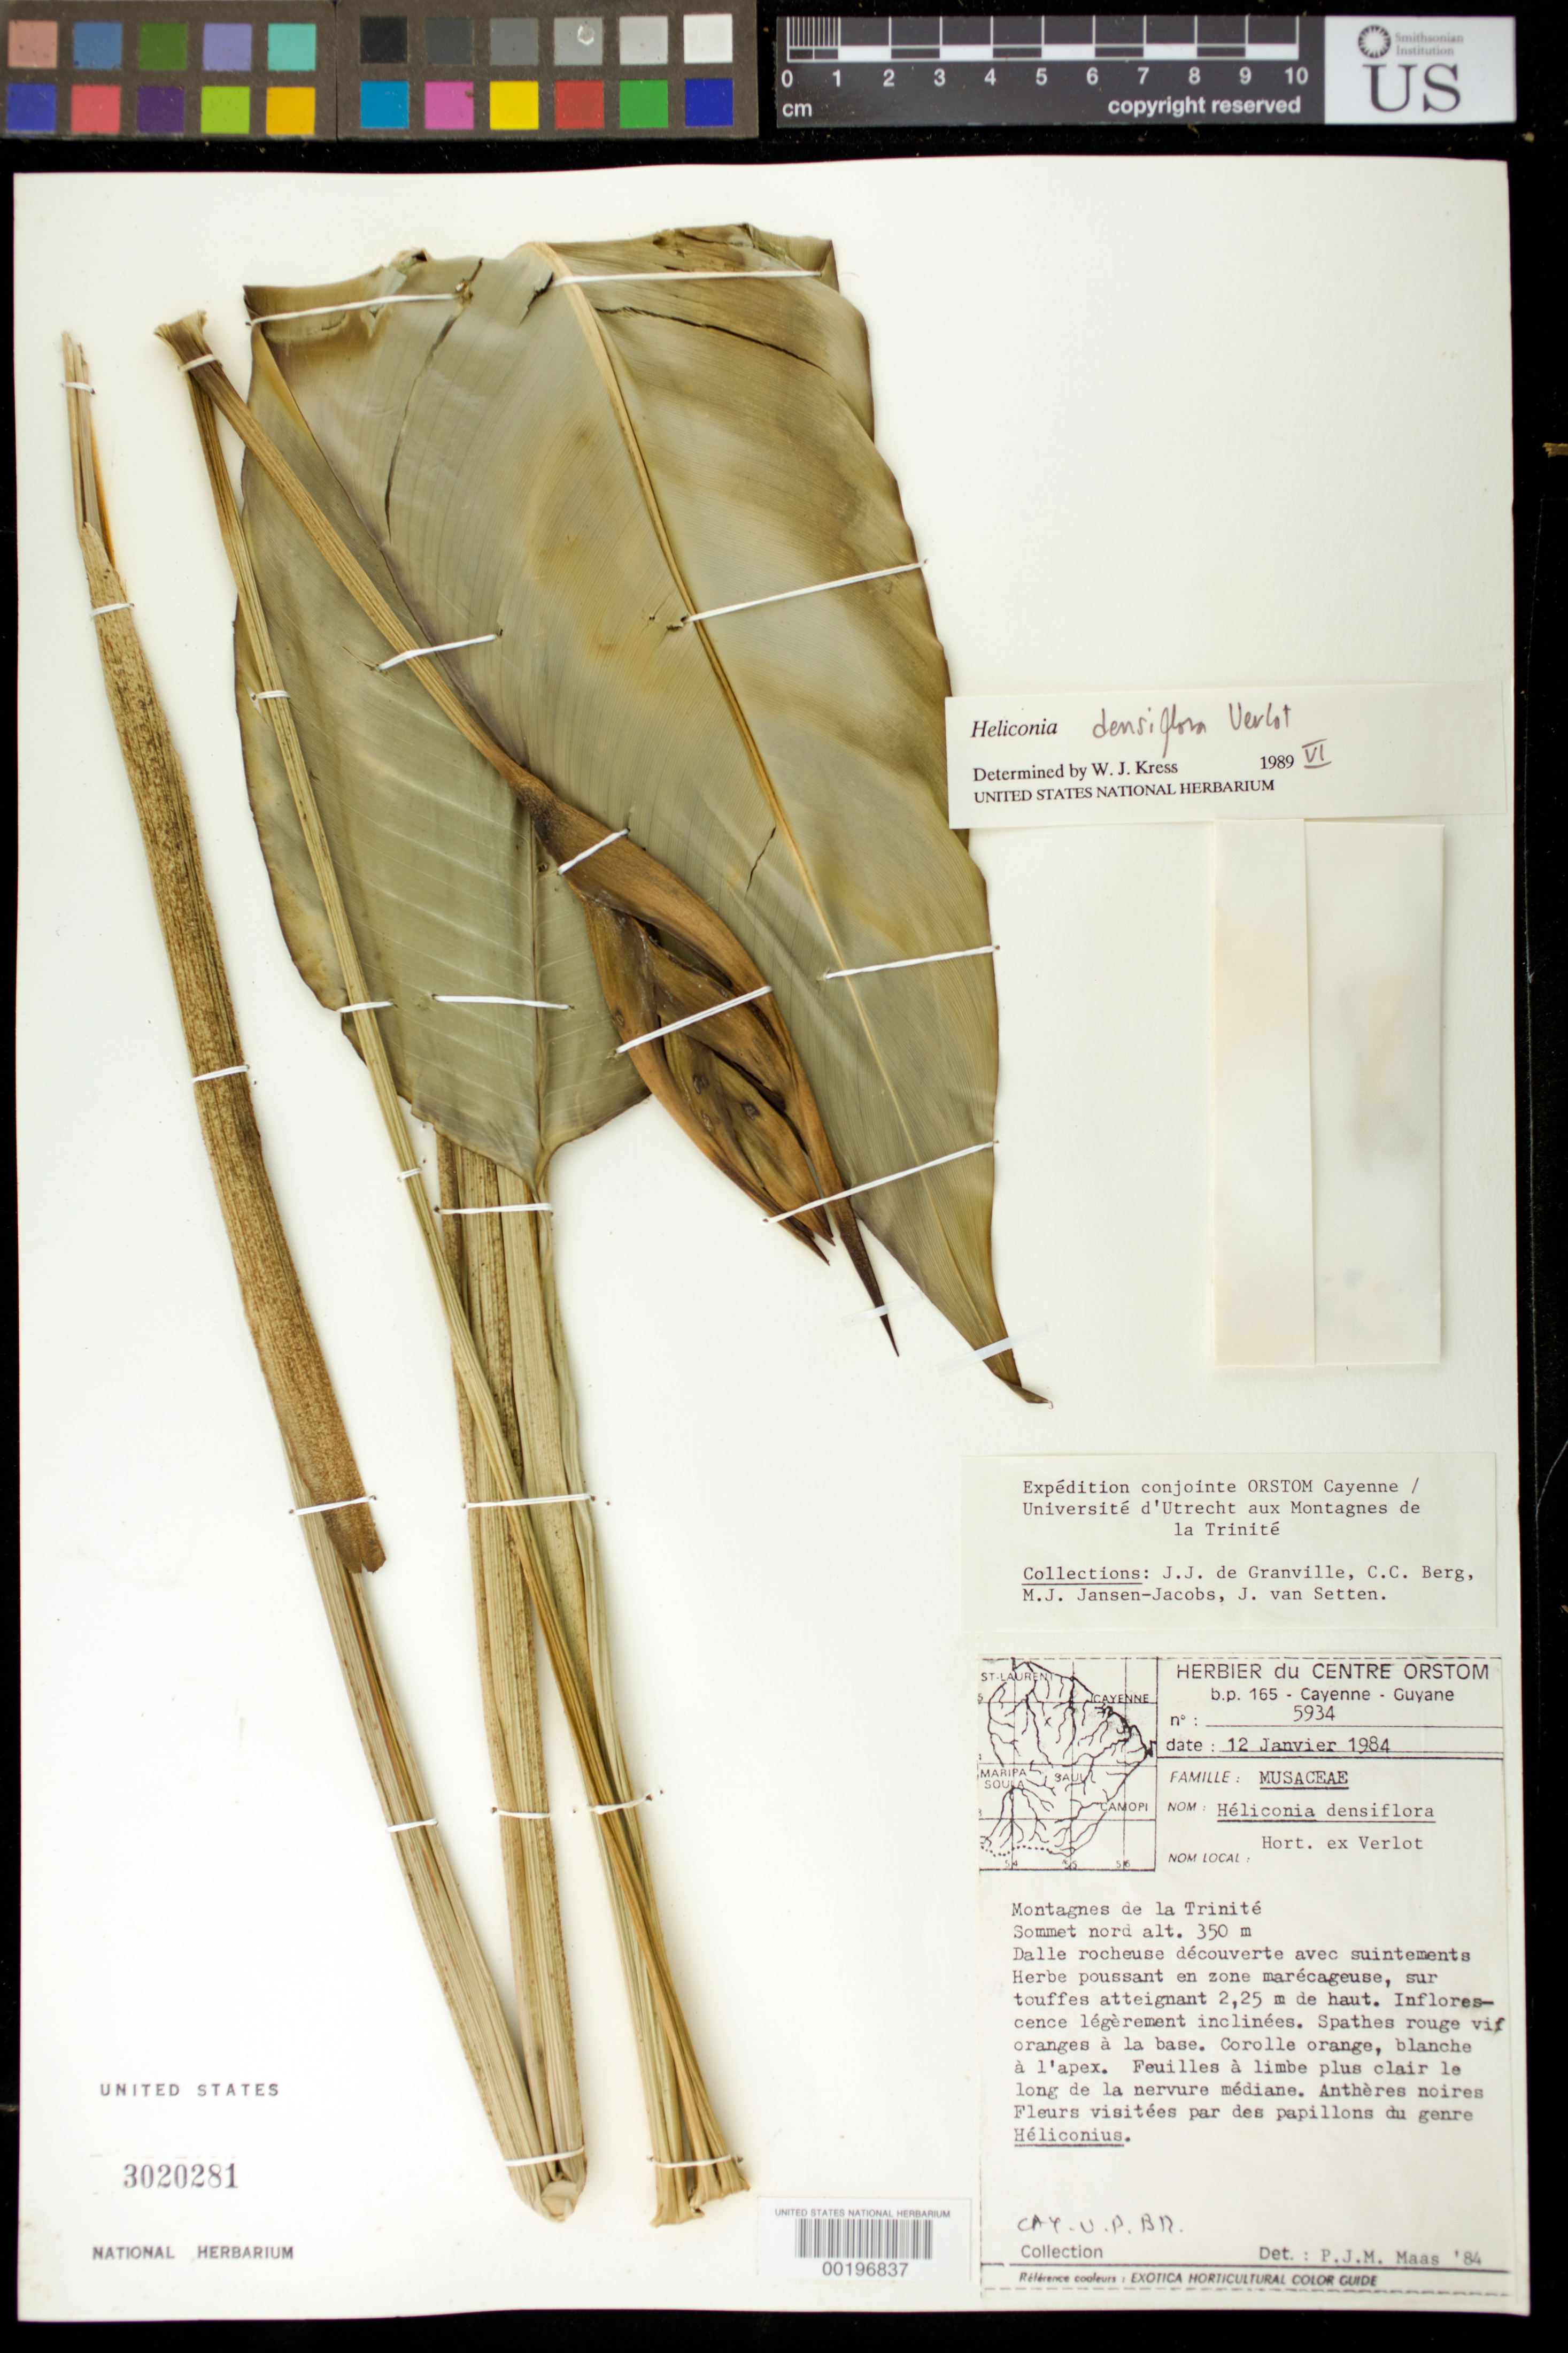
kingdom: Plantae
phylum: Tracheophyta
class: Liliopsida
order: Zingiberales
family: Heliconiaceae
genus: Heliconia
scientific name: Heliconia densiflora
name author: B. Verl.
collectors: J.-J. de Granville, C. C. Berg, M. J. Jansen-Jacobs & J. van Setten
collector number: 5934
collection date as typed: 12 Jan 1984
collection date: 1984-01-12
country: French Guiana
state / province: Cayenne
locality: Montagnes de la trinite, sommet nord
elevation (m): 225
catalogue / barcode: US 3020281